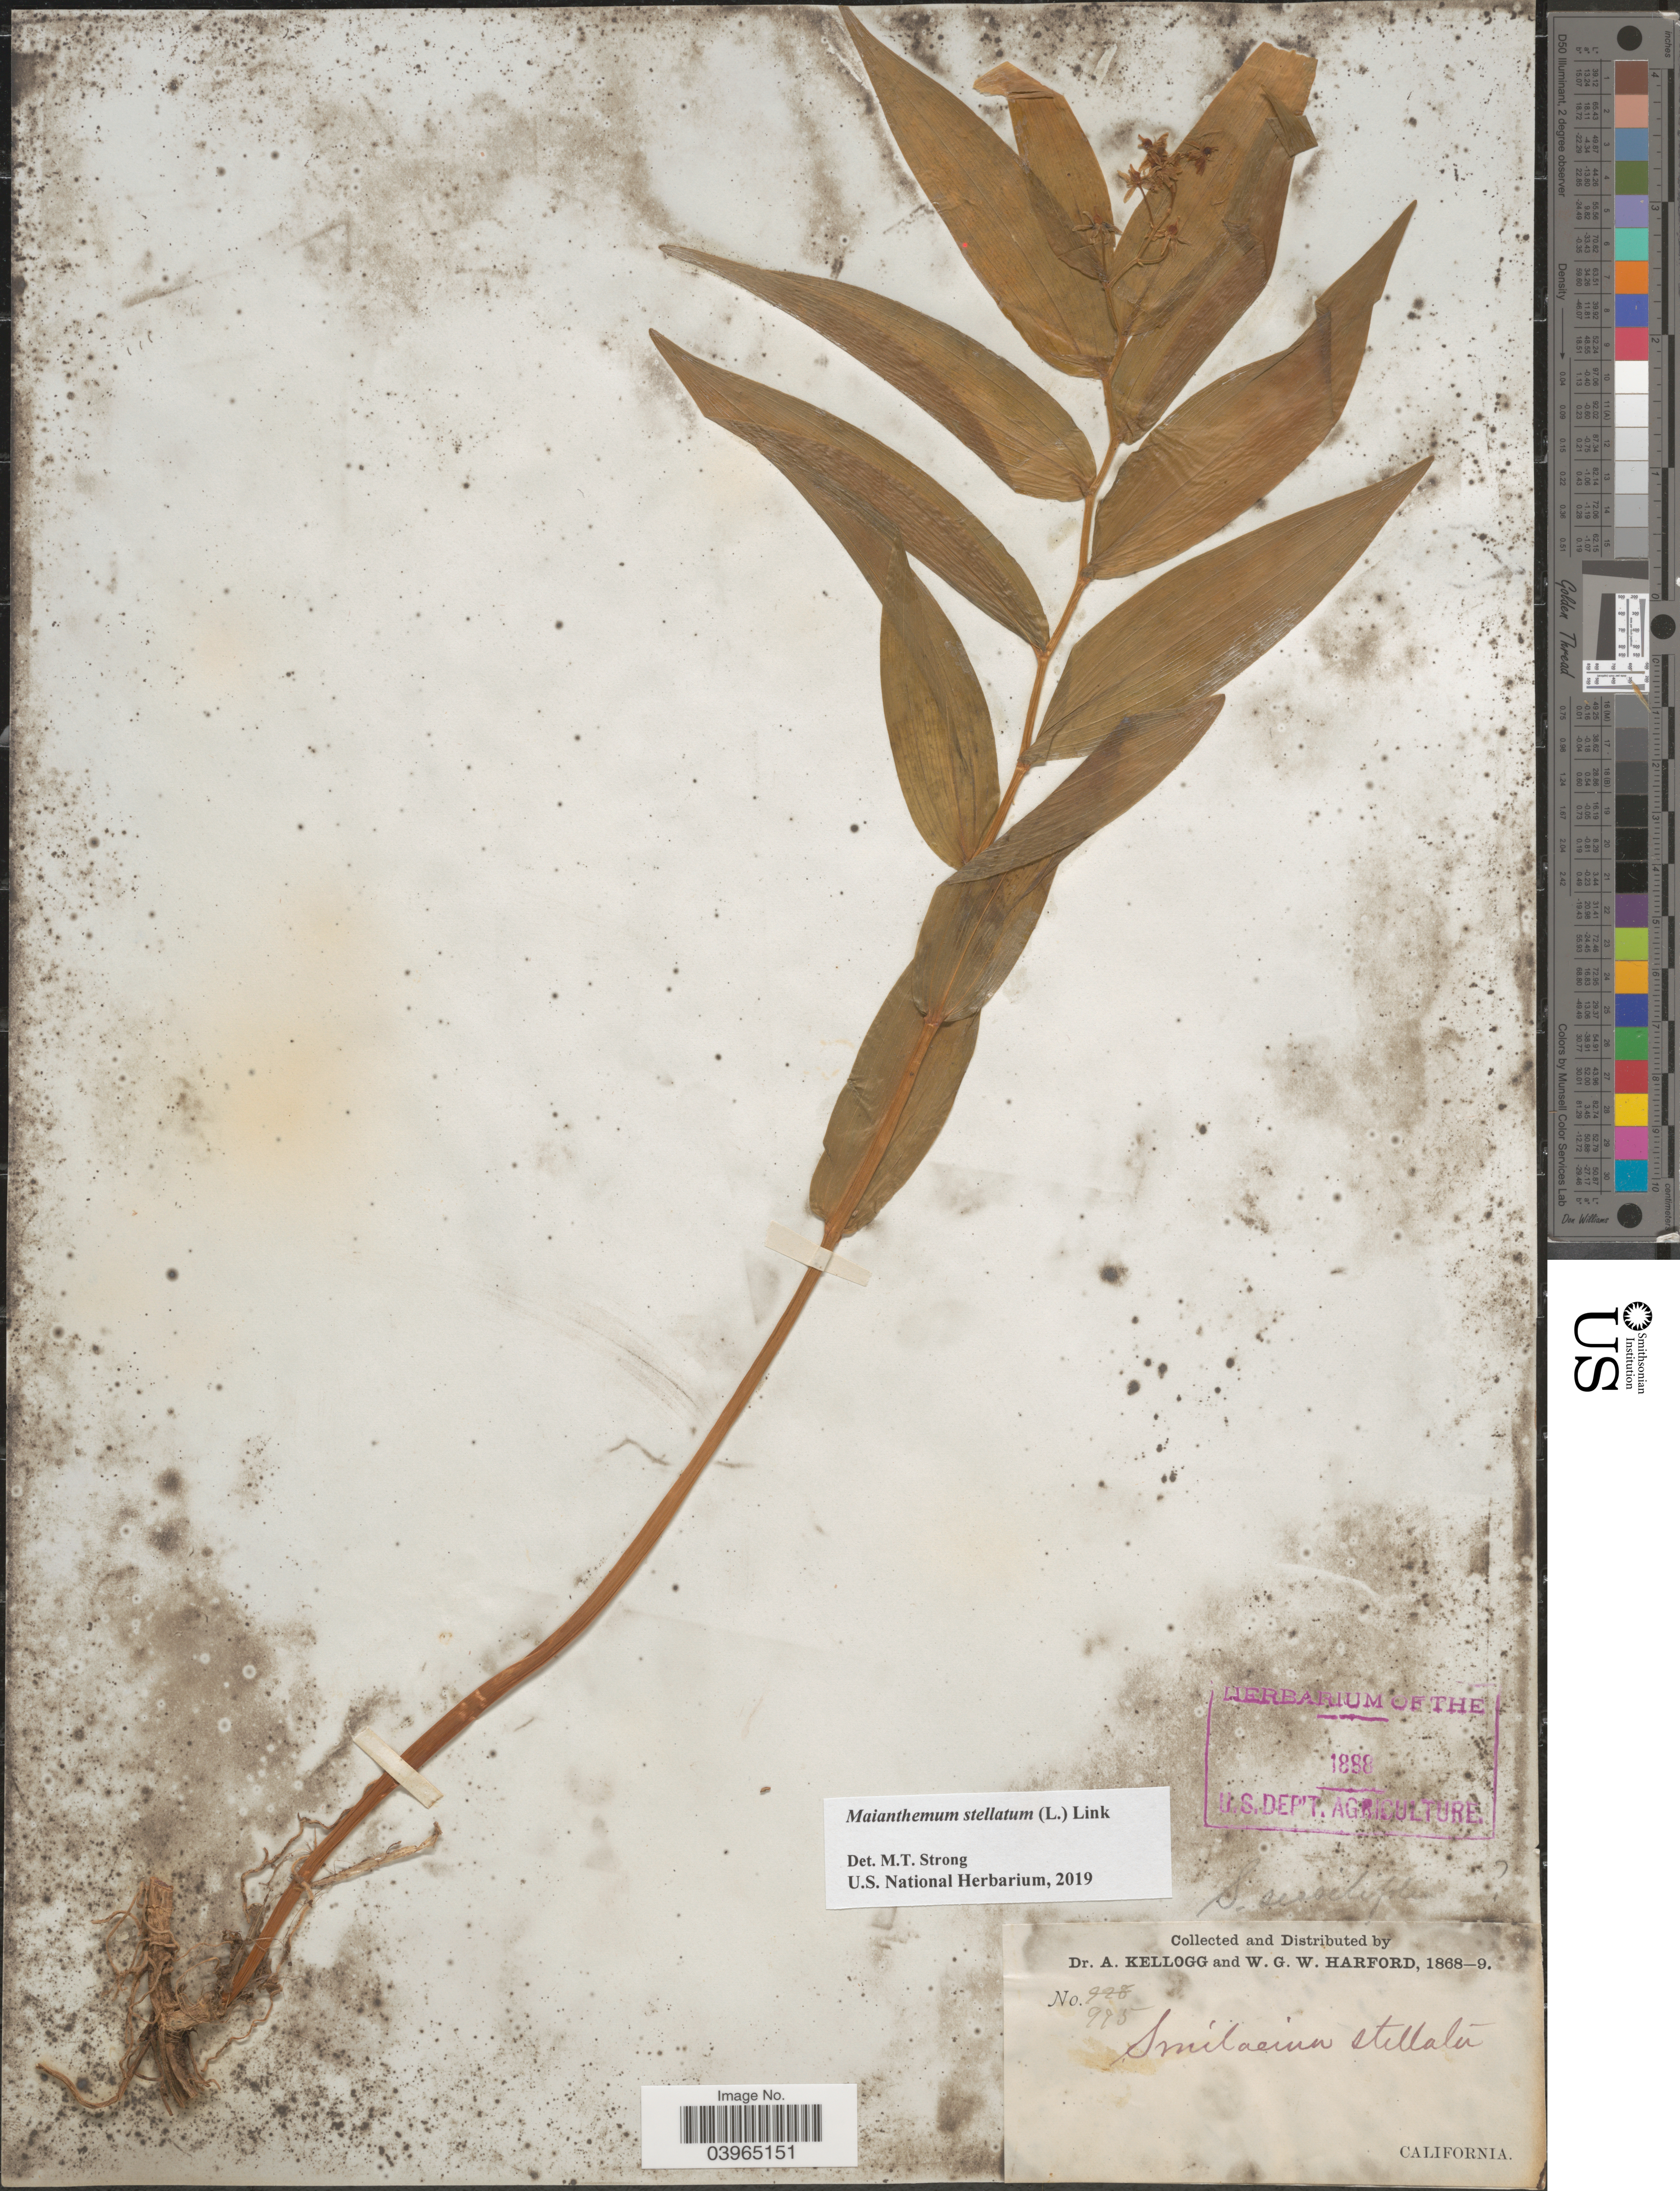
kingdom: Plantae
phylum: Tracheophyta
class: Liliopsida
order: Asparagales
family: Asparagaceae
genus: Maianthemum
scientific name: Maianthemum stellatum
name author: (L.) Link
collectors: A. Kellogg & W. G. W. Harford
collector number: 995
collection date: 1868/1869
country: United States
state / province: California